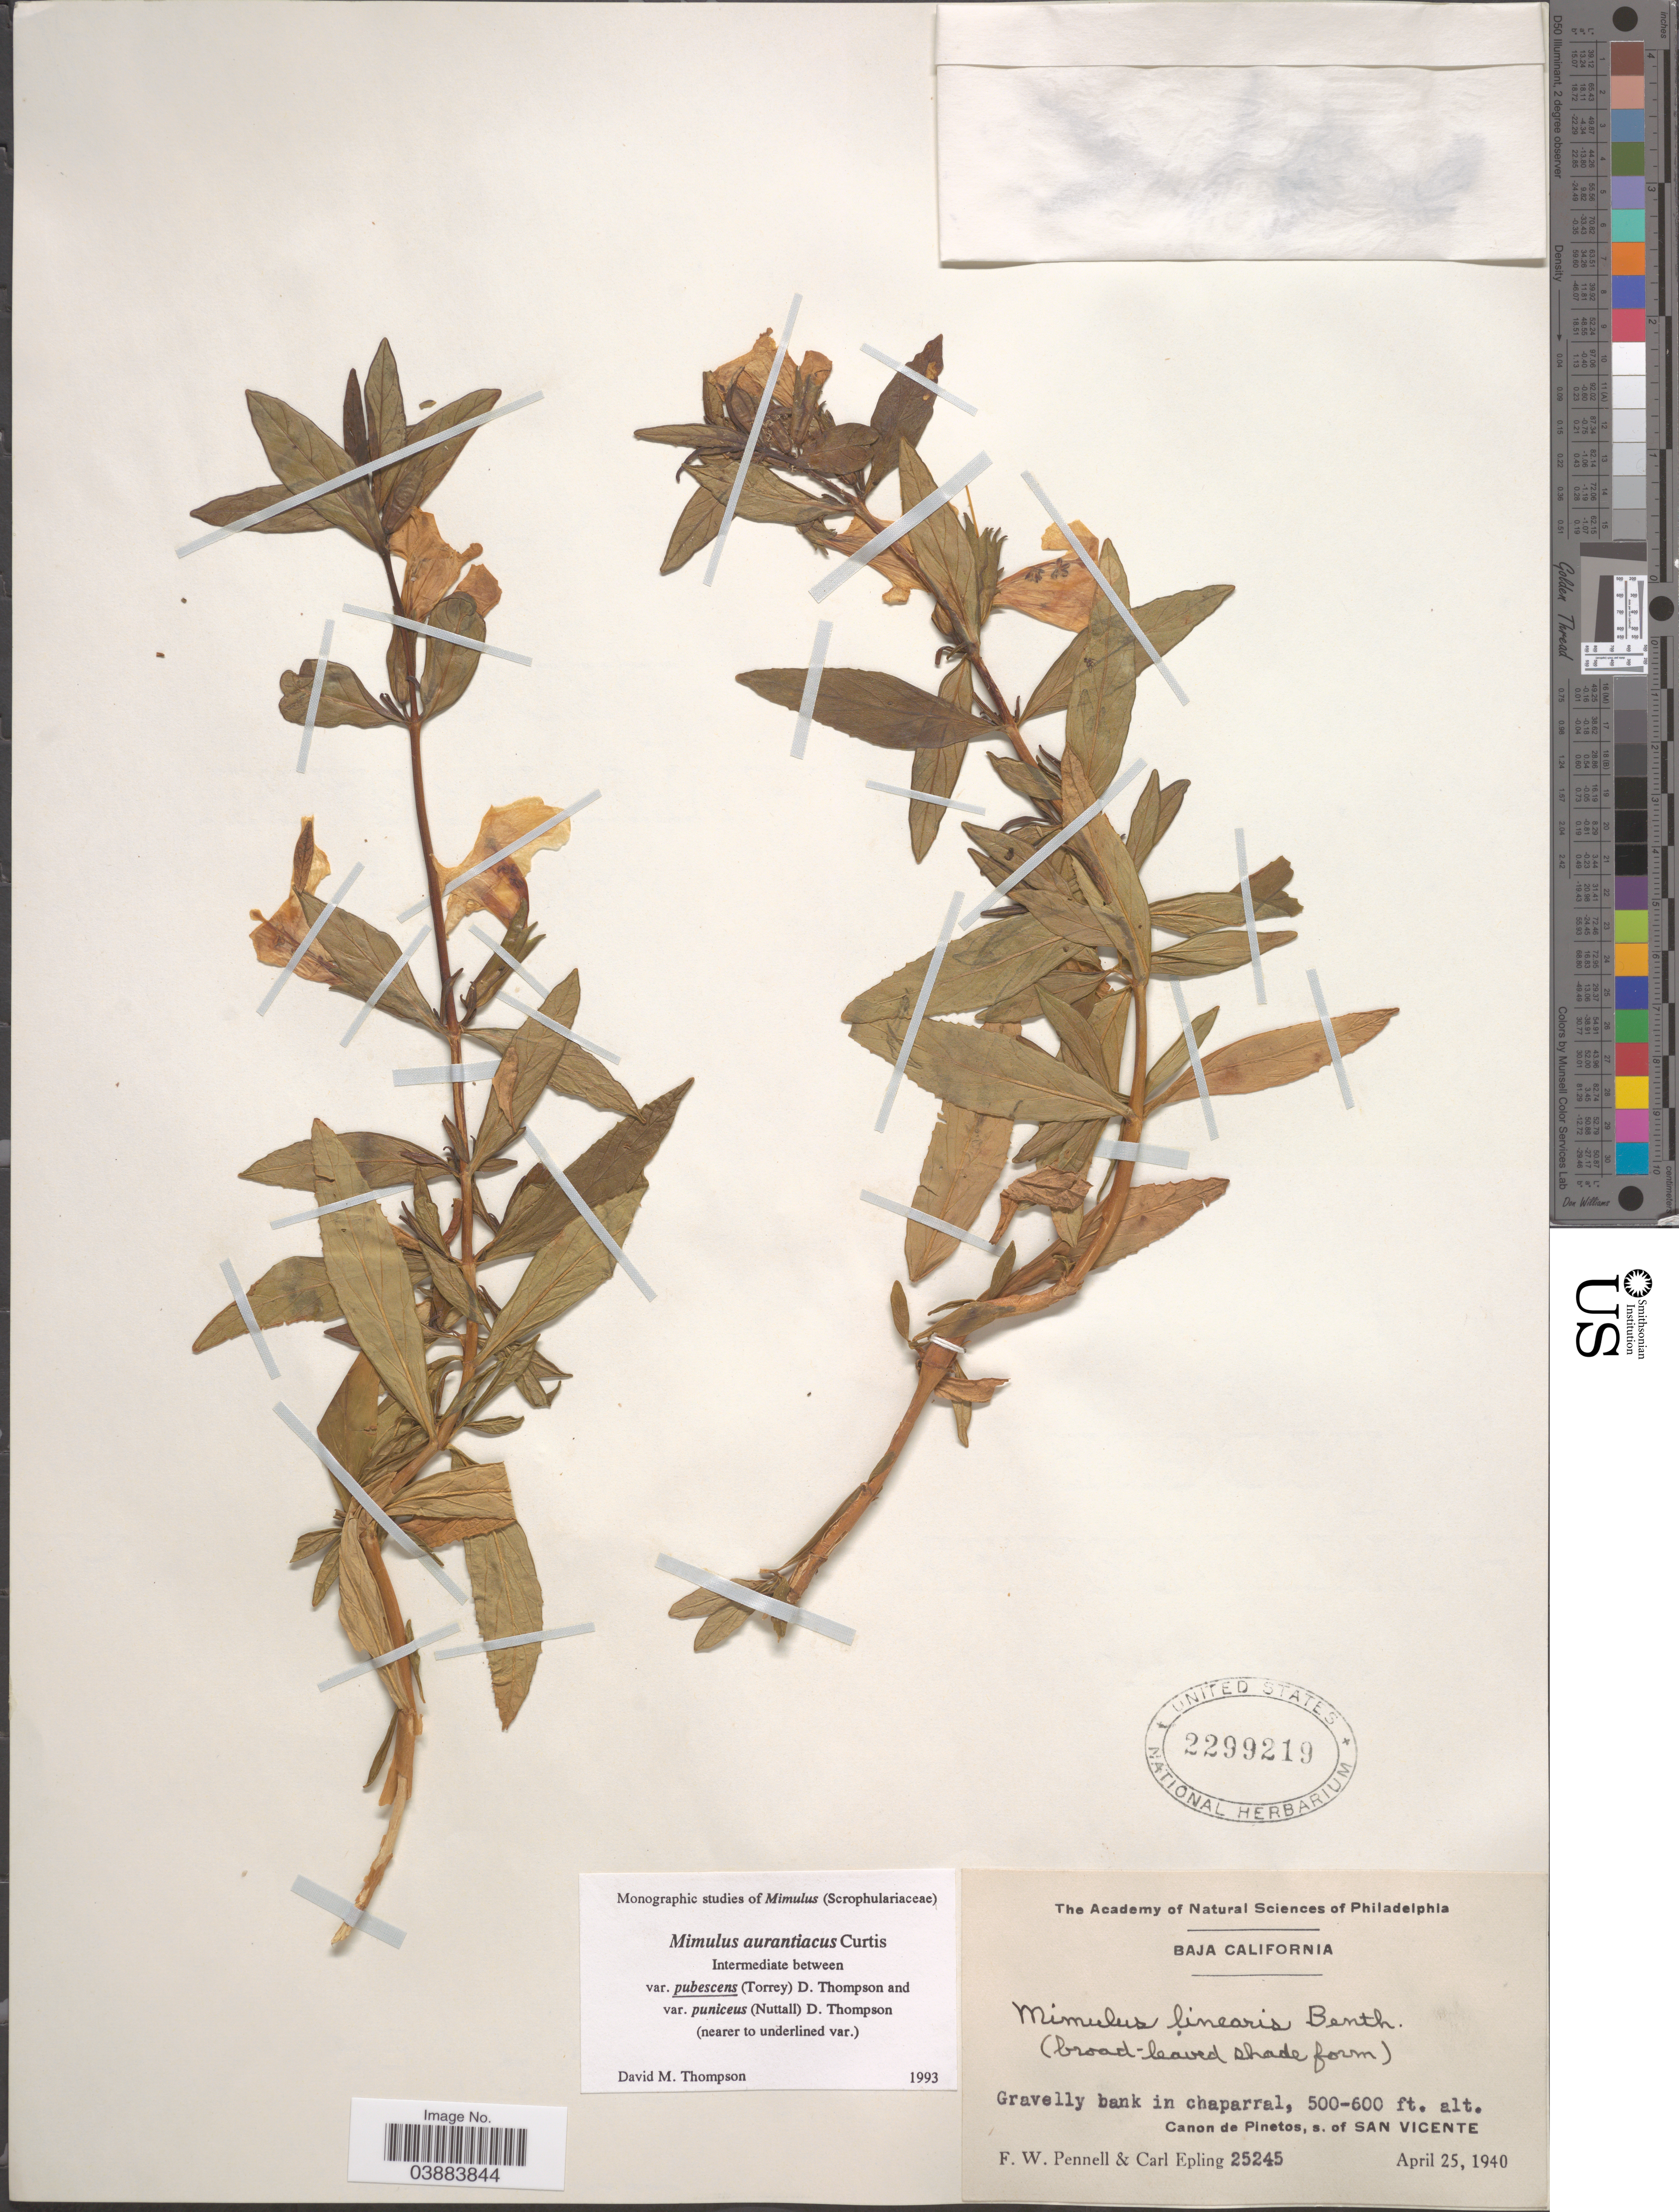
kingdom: Plantae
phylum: Tracheophyta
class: Magnoliopsida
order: Lamiales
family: Phrymaceae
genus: Diplacus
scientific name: Diplacus aurantiacus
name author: (Curtis) Jeps.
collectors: F. W. Pennell & C. C. Epling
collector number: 25245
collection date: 1940-04-25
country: Mexico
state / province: Baja California Norte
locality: Canon de Pinetos, s. of San Vicente.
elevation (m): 152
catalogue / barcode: US 2299219